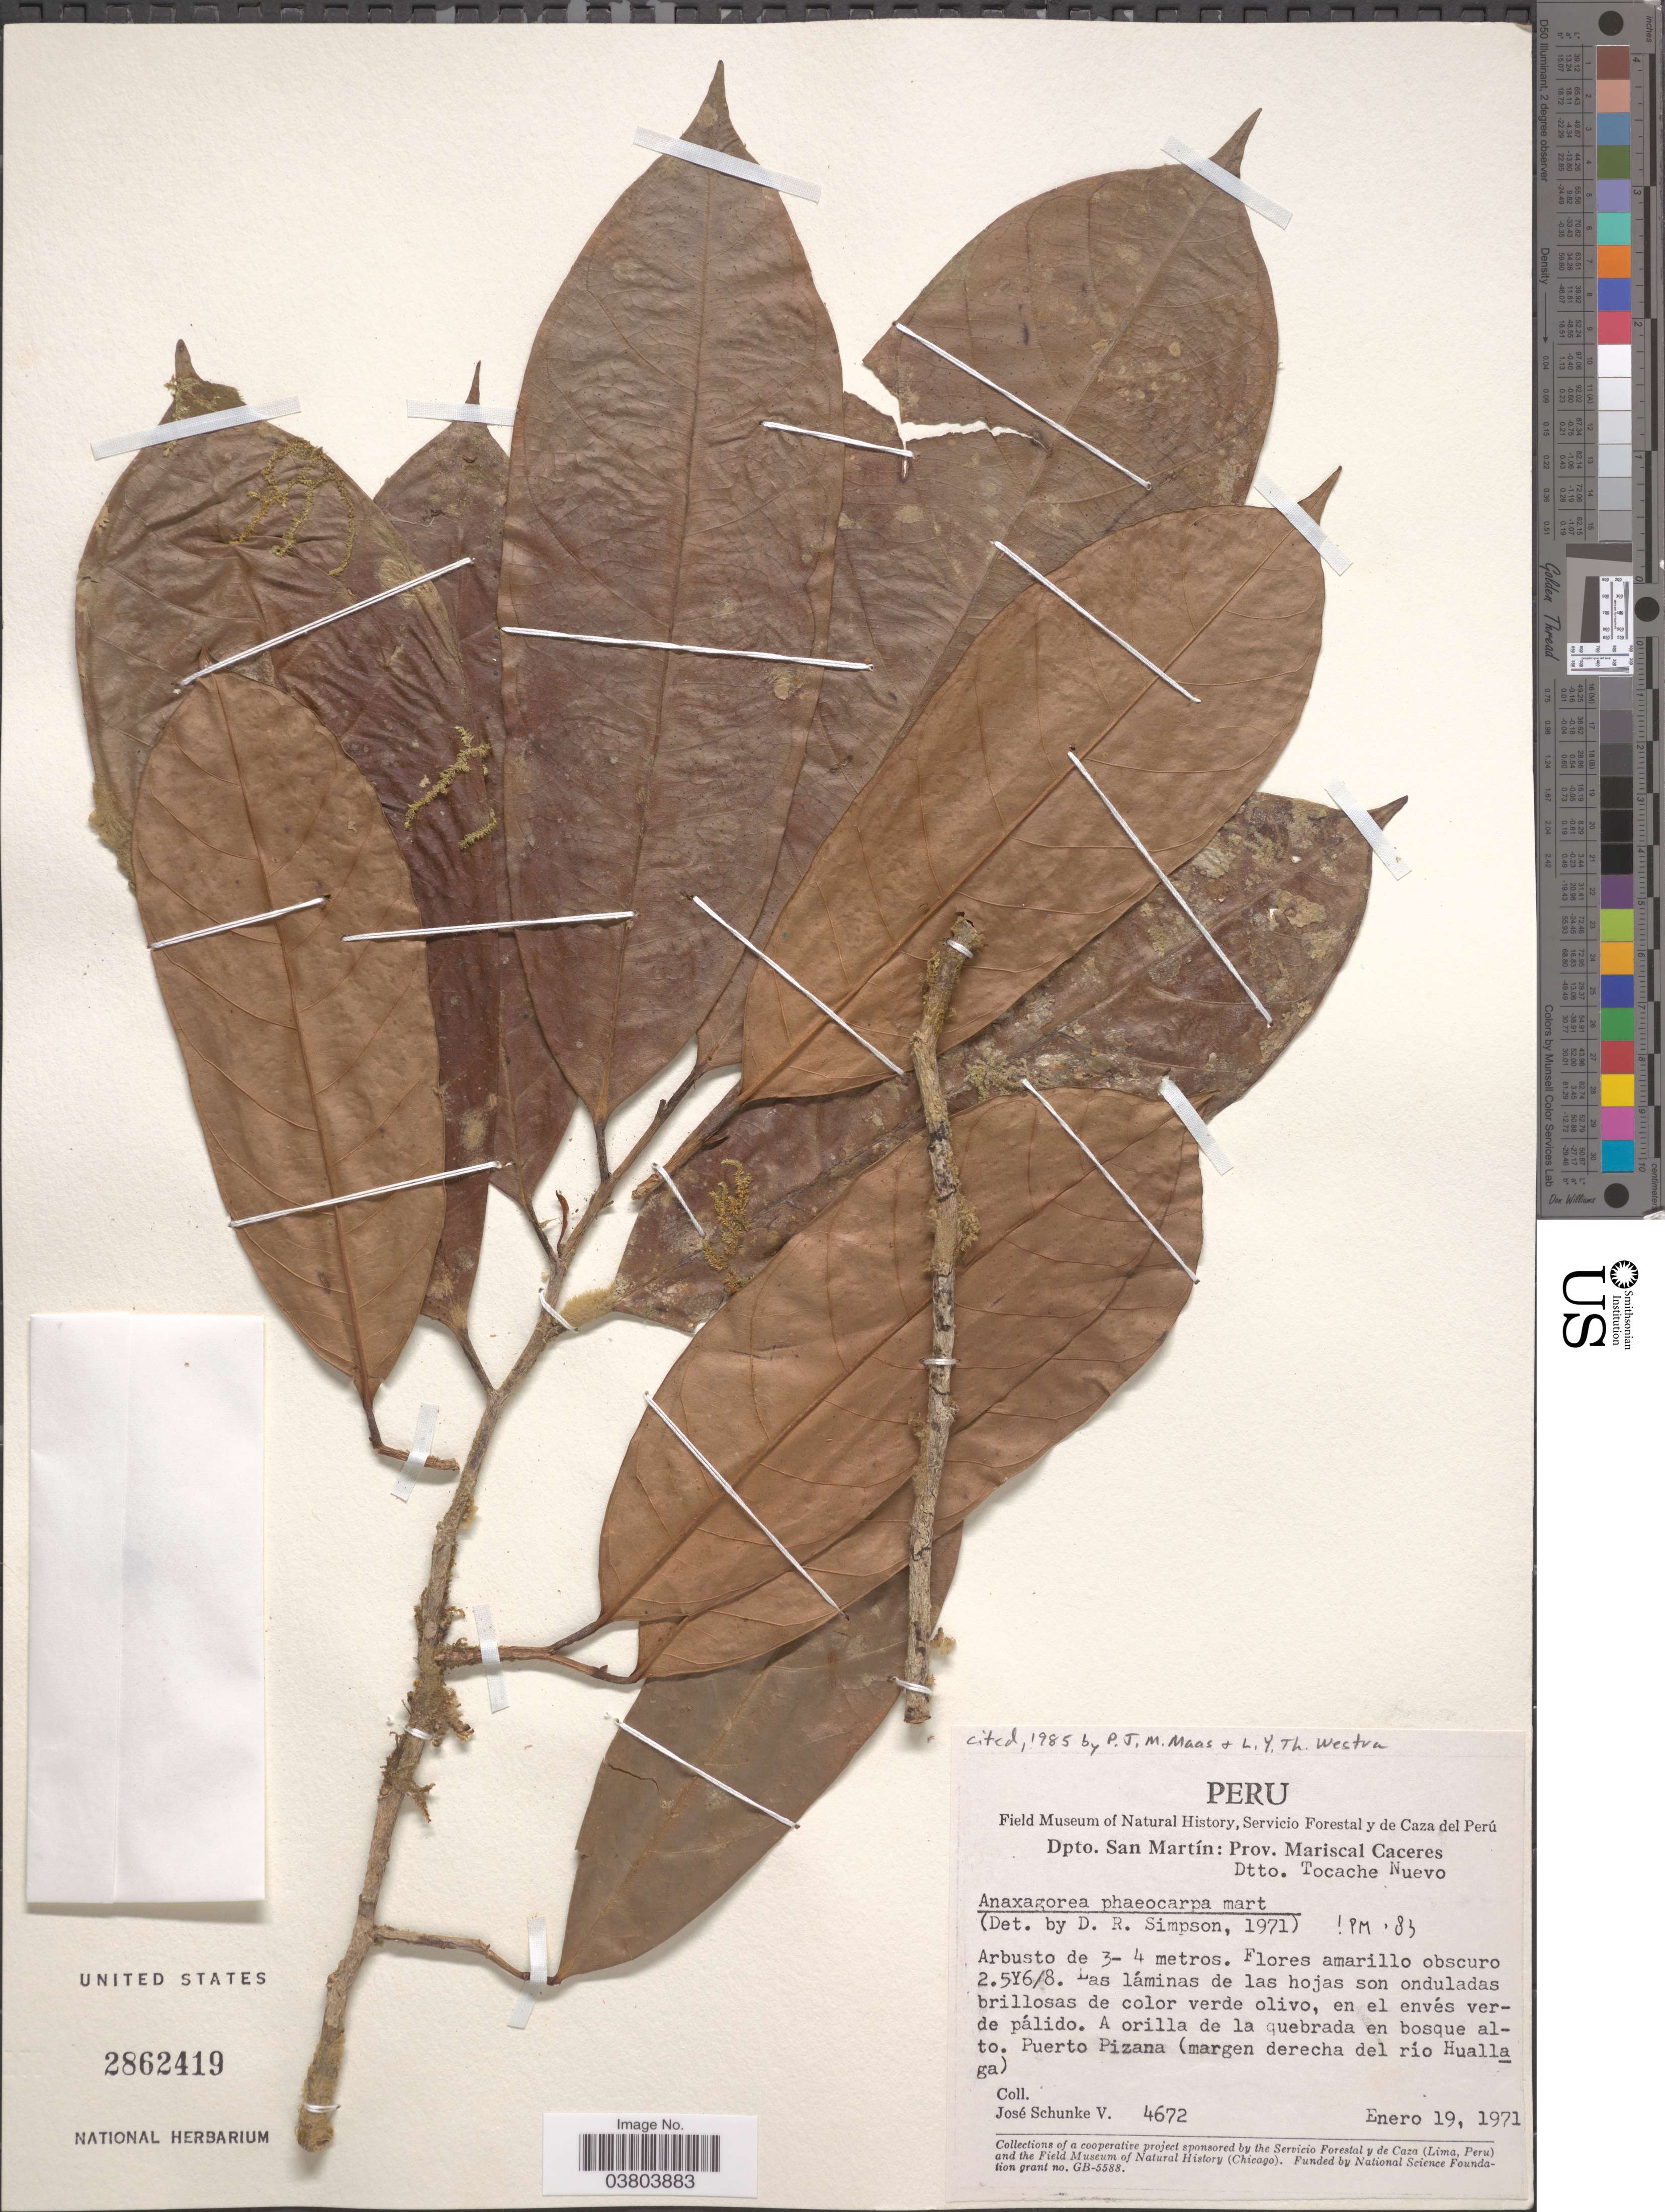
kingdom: Plantae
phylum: Tracheophyta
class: Magnoliopsida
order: Magnoliales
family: Annonaceae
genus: Anaxagorea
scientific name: Anaxagorea phaeocarpa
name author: Mart.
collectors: J. Schunke Vigo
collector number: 4672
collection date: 1971-01-19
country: Peru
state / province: San Martín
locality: Dpto. San Martín: Prov. Mariscal Caceres. Dtto. Tocache Nuevo. A orilla de la quebrada en bosque alto. Puerto Pizana (margen derecha del río Huallaga).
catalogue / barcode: US 2862419